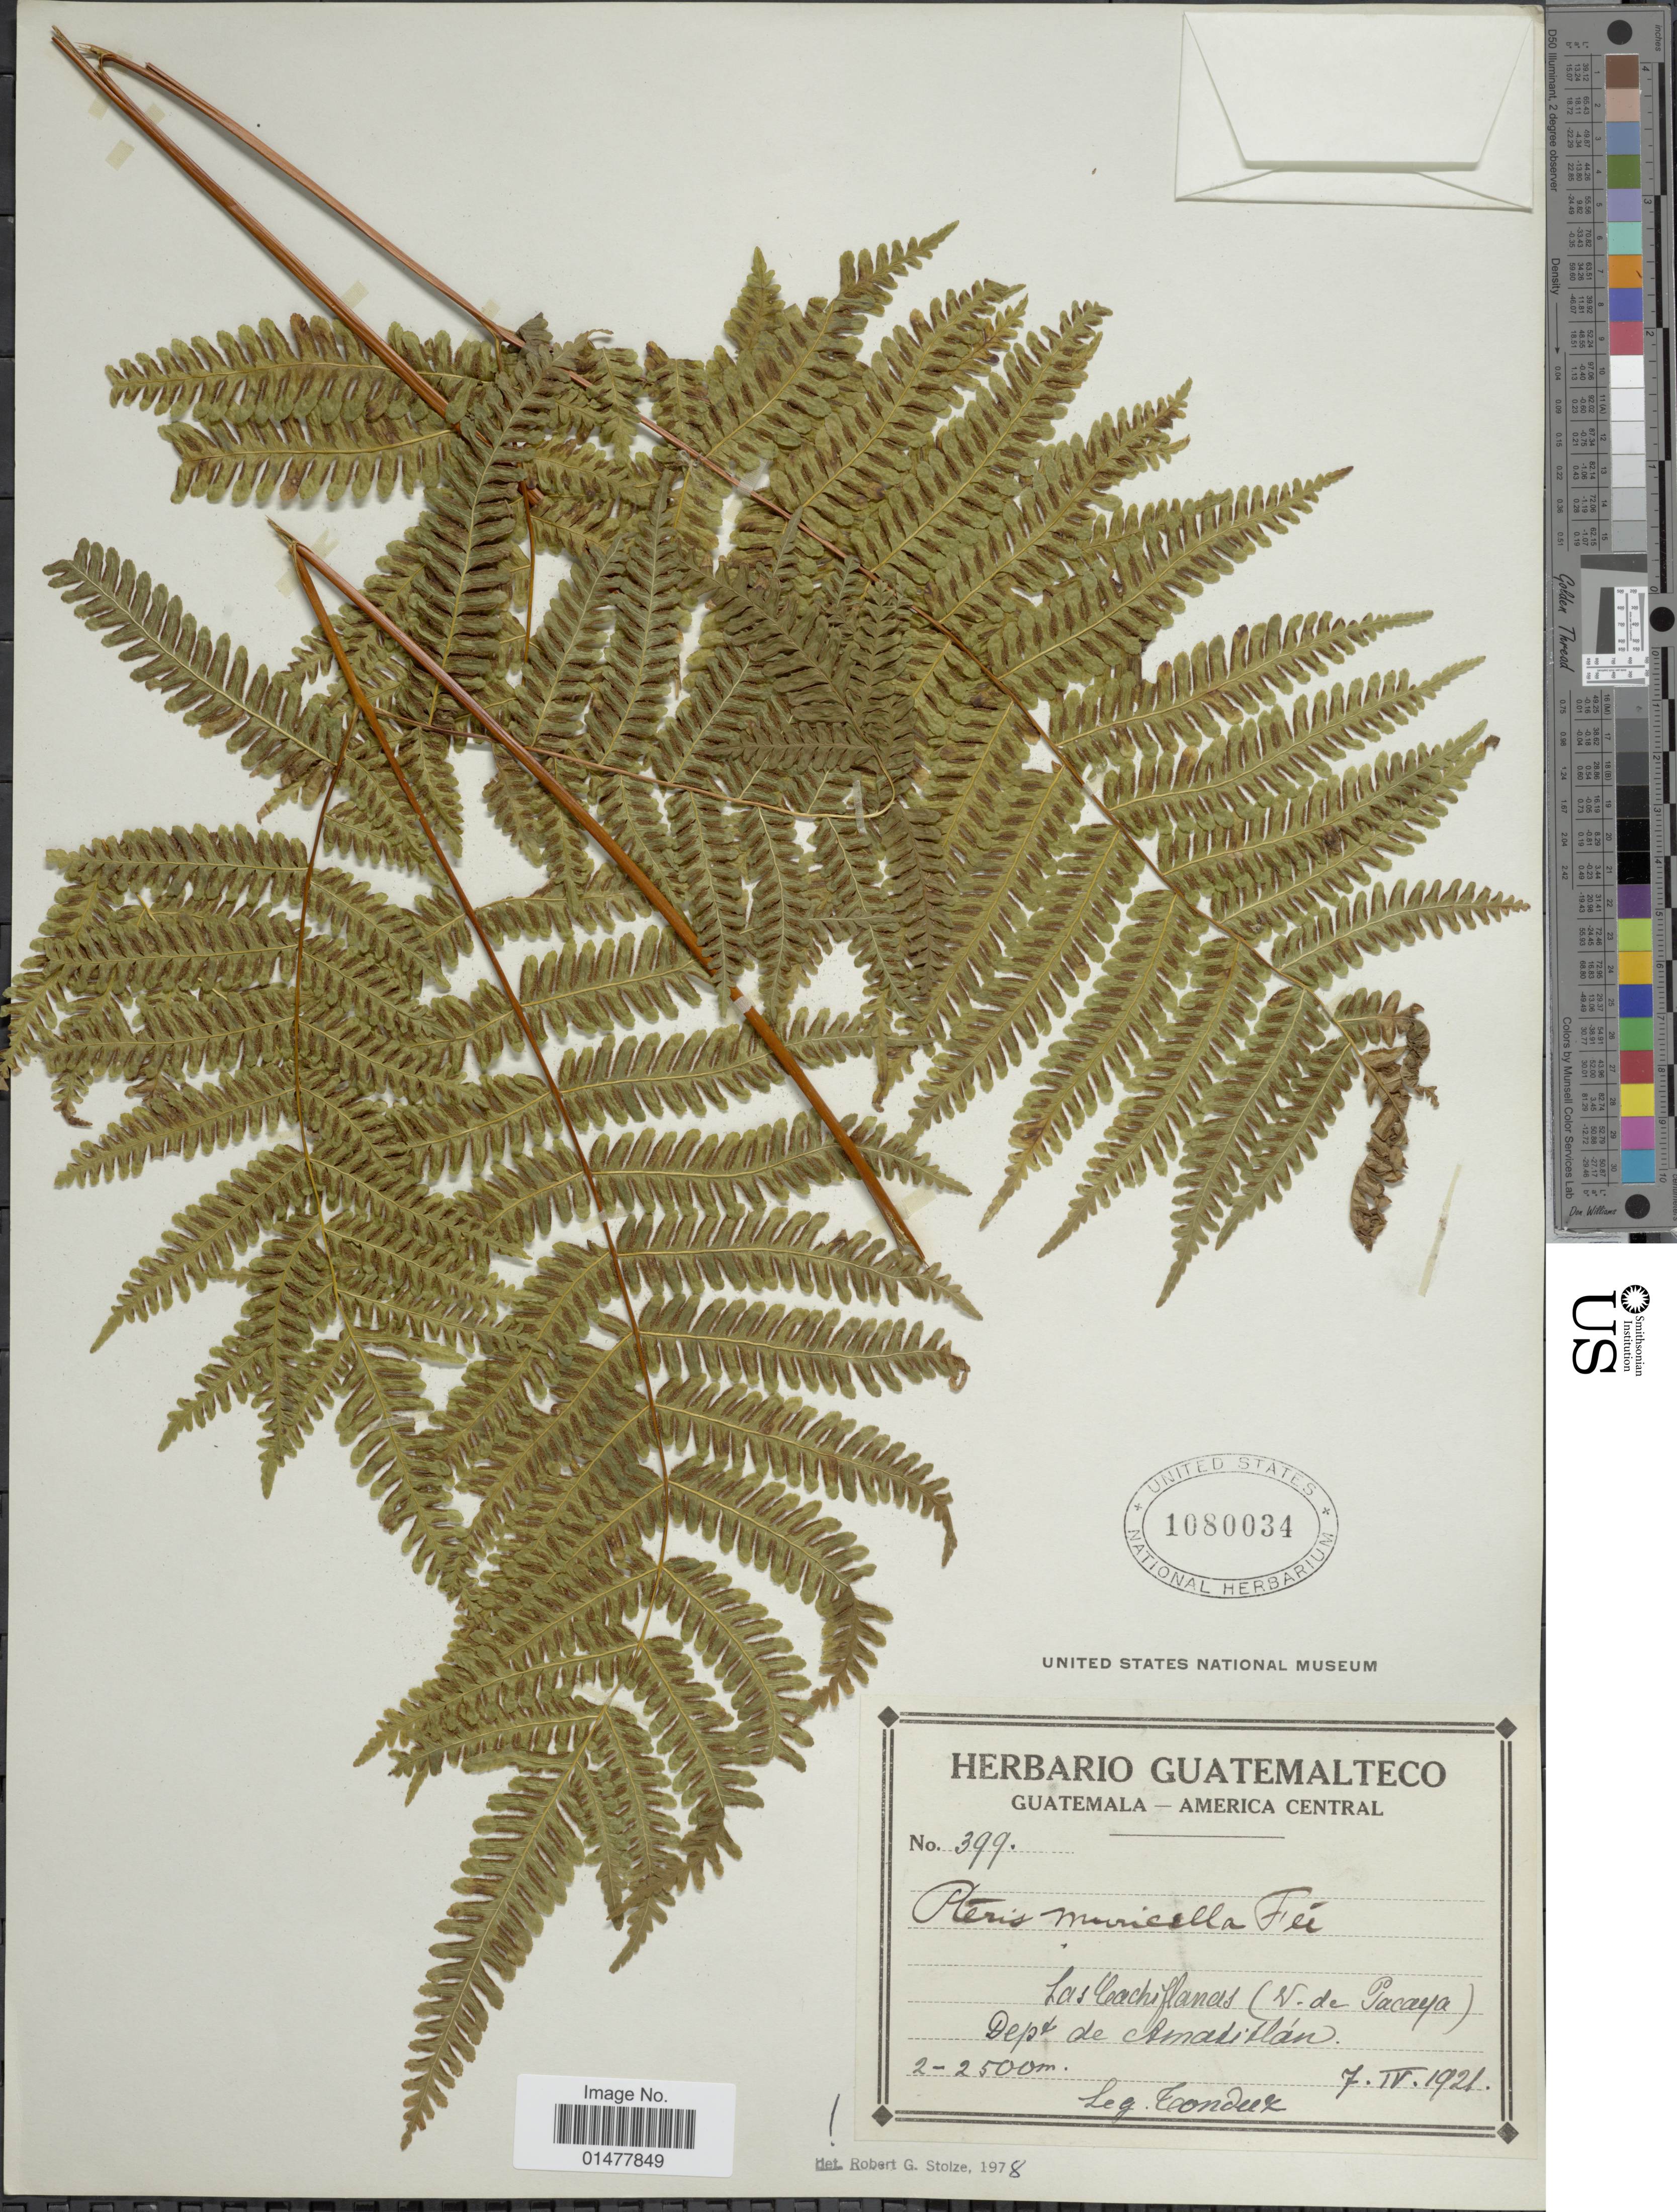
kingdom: Plantae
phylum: Tracheophyta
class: Polypodiopsida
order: Polypodiales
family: Pteridaceae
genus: Pteris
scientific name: Pteris muricella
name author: Fée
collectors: A. Tonduz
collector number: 399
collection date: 1921-04-07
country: Guatemala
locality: Las Cachiflanas ( N. de Pacaya), dept. de Amatitlán.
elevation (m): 2000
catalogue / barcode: US 1080034